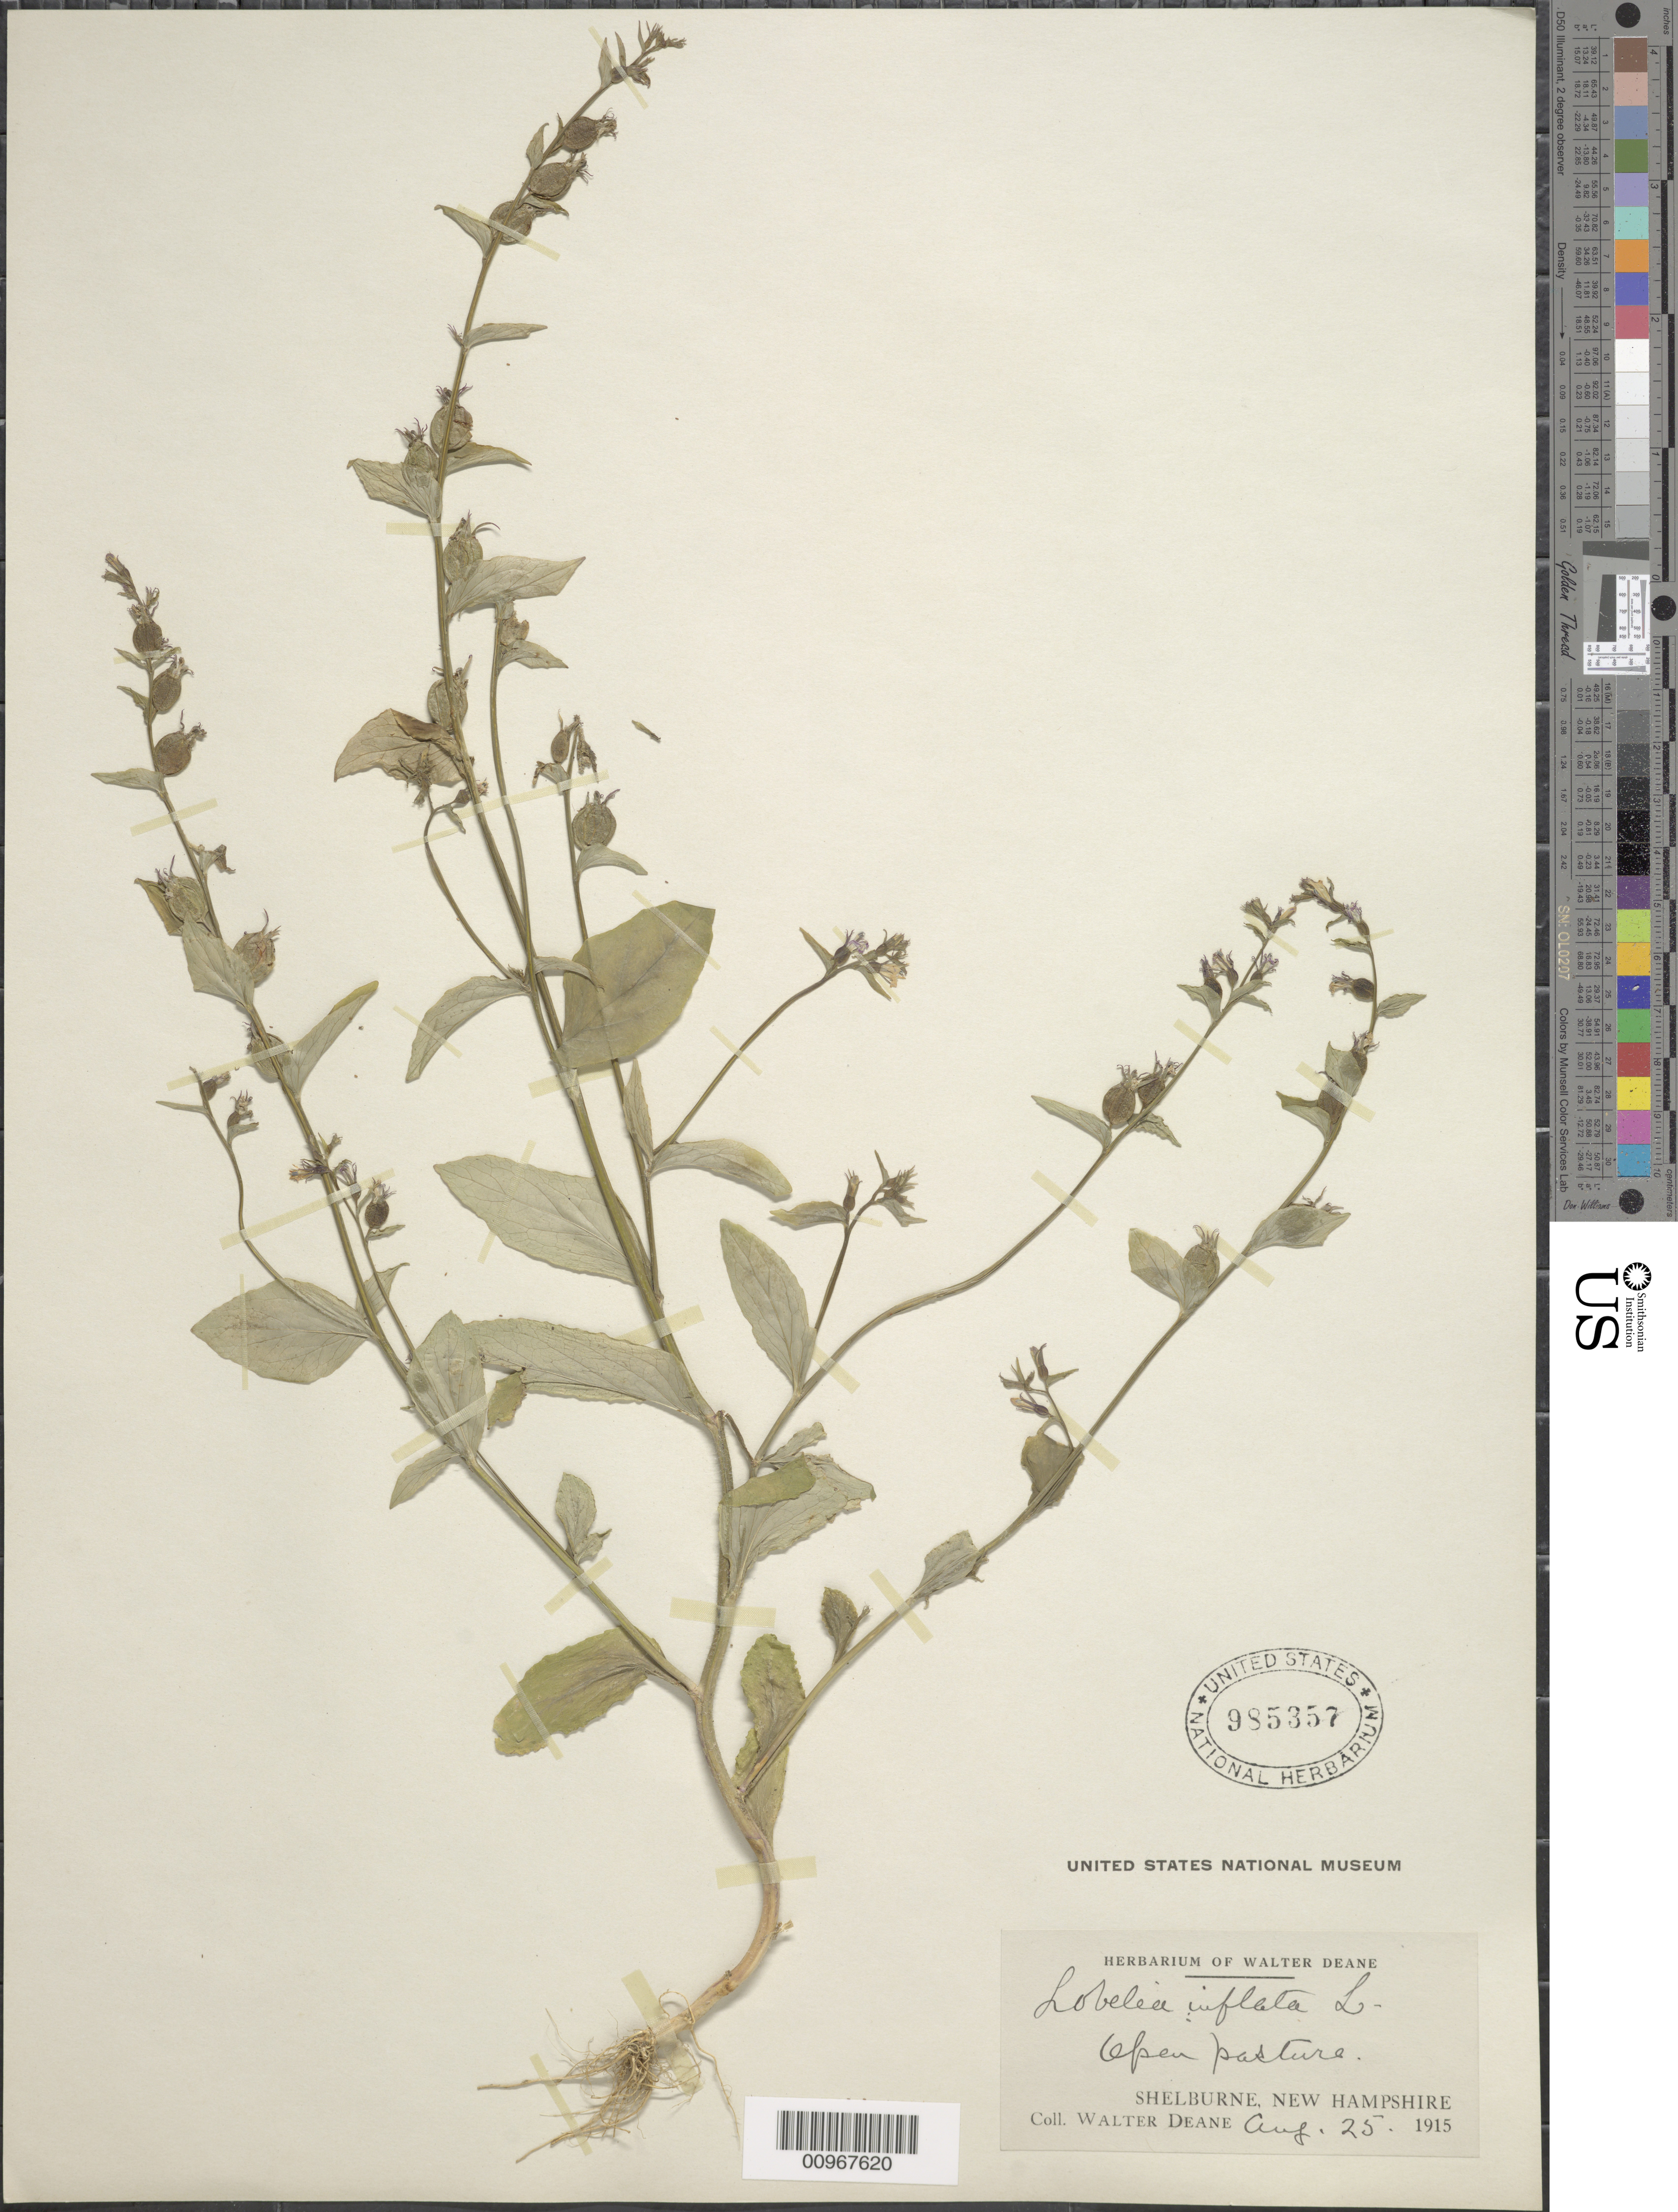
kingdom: Plantae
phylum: Tracheophyta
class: Magnoliopsida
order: Asterales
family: Campanulaceae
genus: Lobelia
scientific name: Lobelia inflata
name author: L.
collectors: W. Deane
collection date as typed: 25 Aug 1915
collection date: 1915-08-25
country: United States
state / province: New Hampshire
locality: Shelburne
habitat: open pastures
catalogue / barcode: US 985357